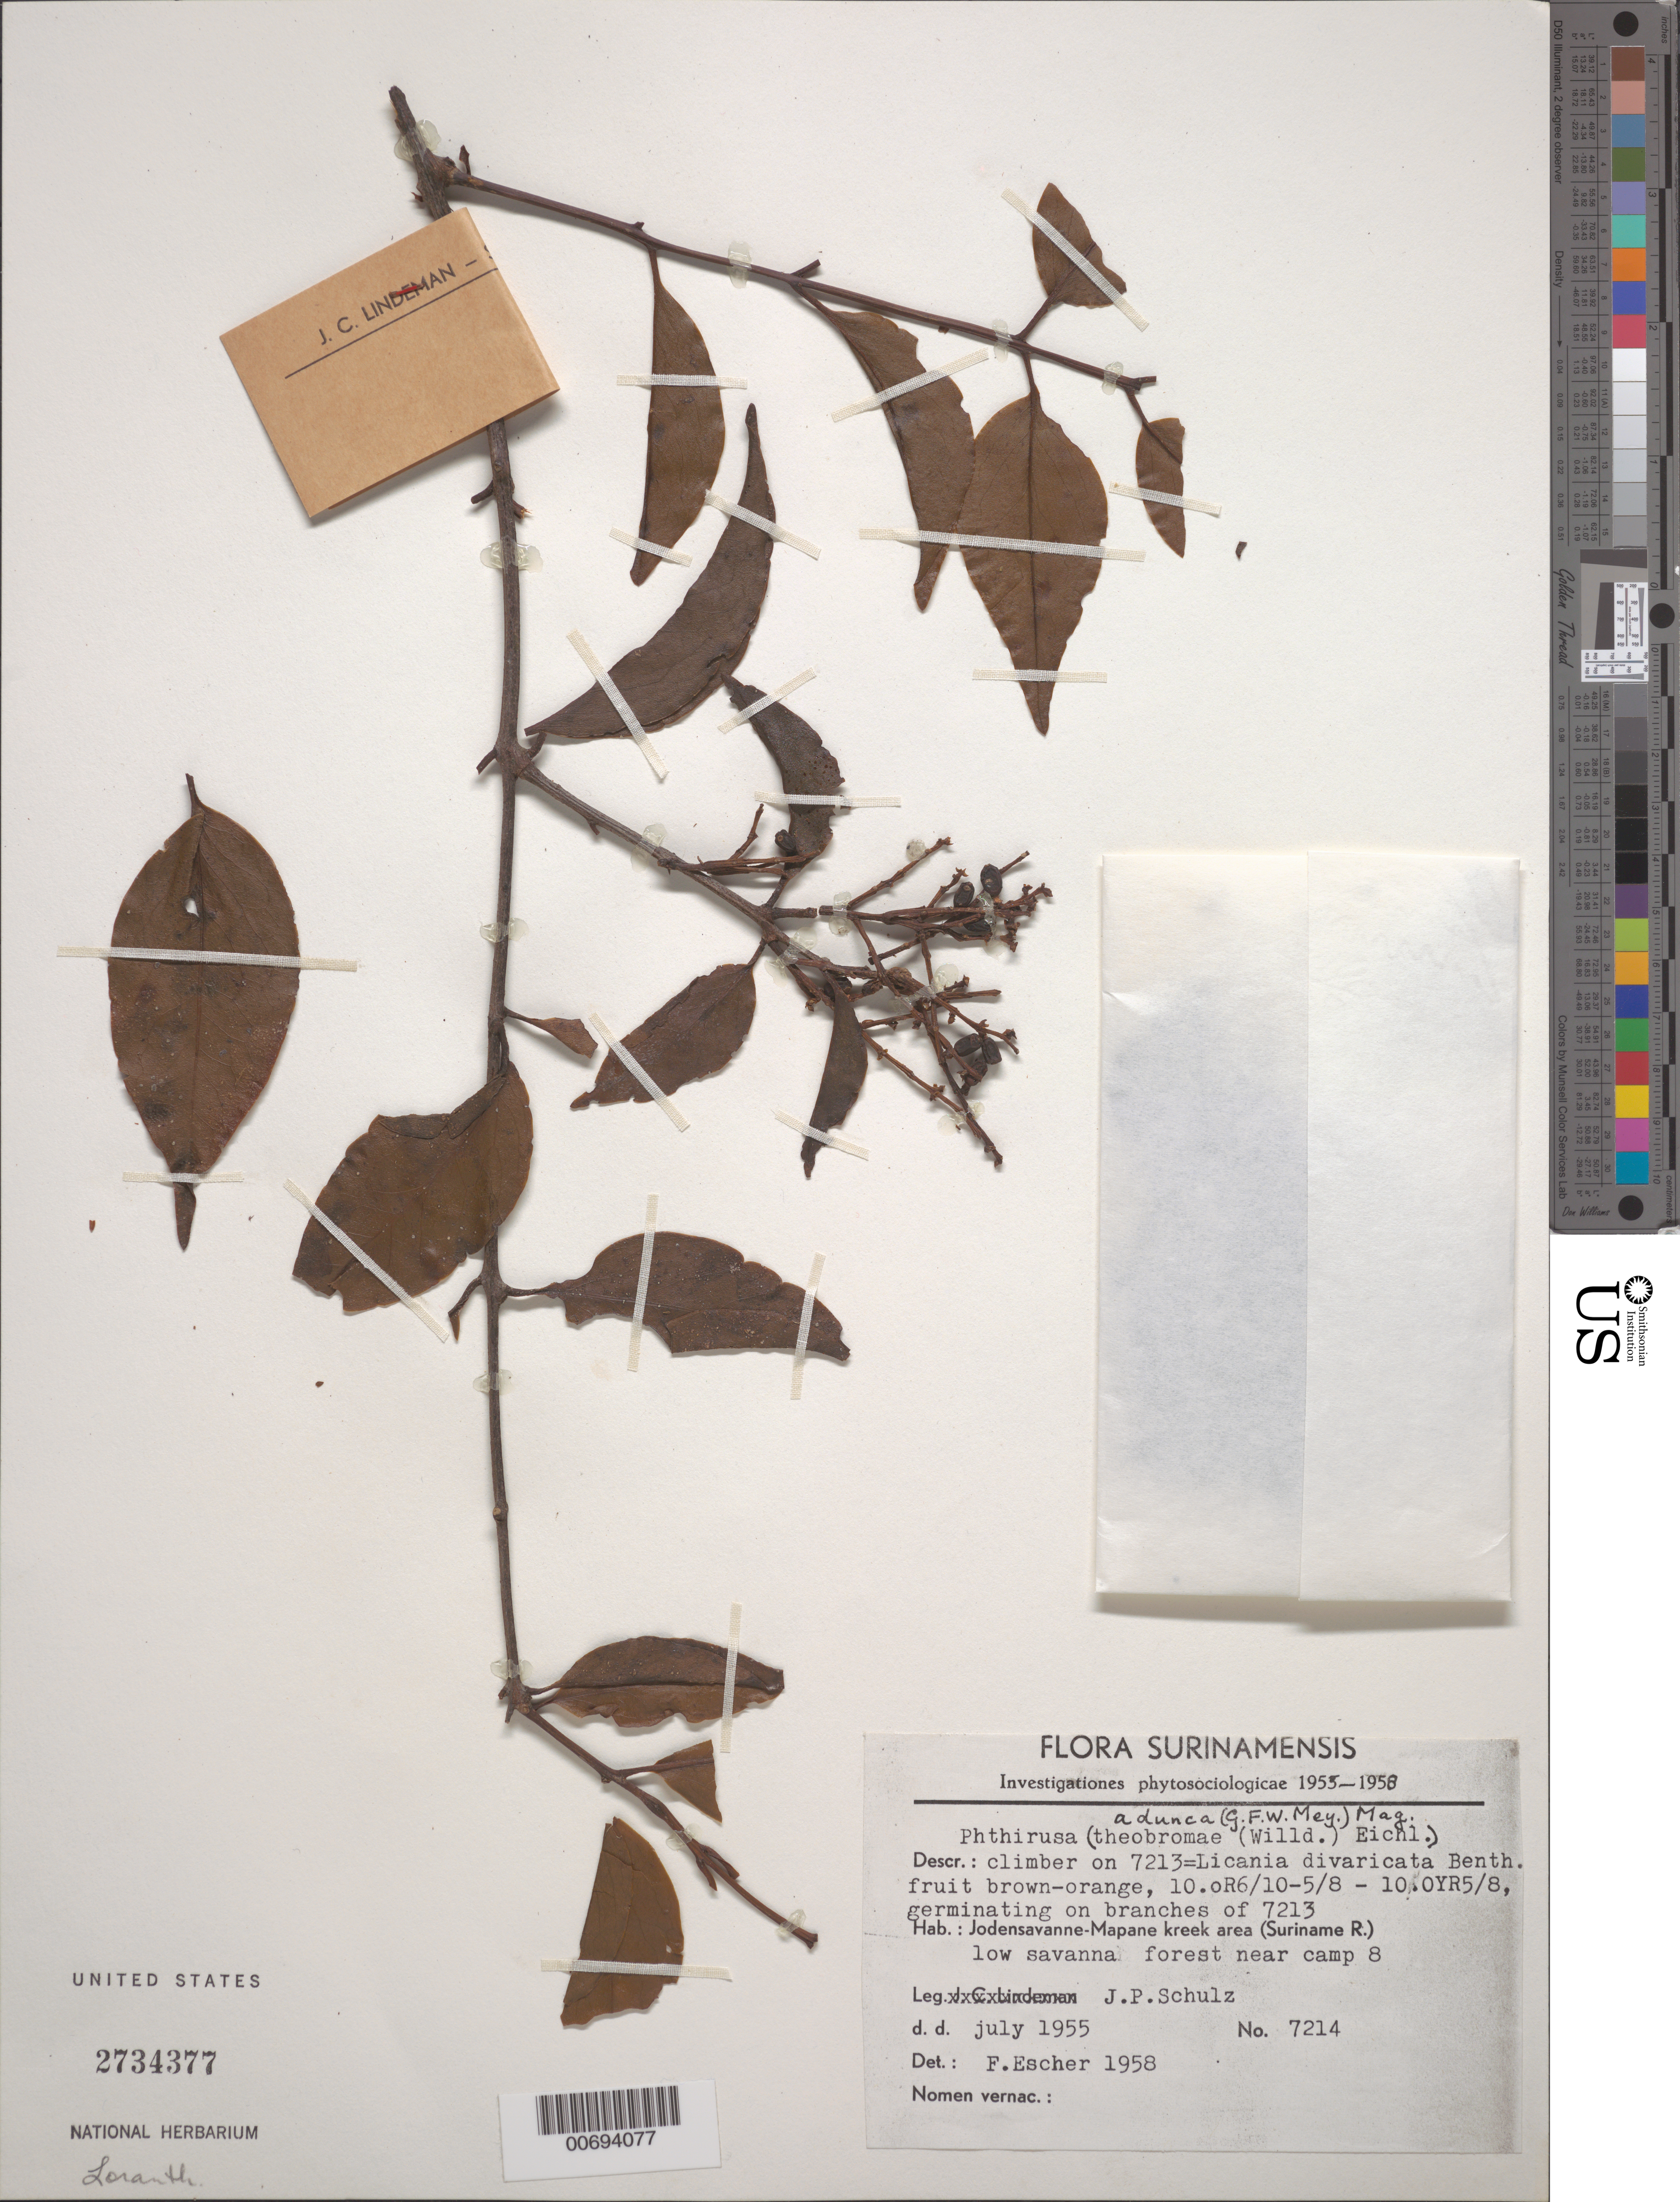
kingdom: Plantae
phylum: Tracheophyta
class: Magnoliopsida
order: Santalales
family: Loranthaceae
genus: Phthirusa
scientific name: Phthirusa adunca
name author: (G. Mey.) Maguire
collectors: J. P. Schulz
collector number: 7214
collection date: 1955-07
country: Suriname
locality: Jodensavanne-Mapane kreek area (Suriname R.) low savanna forest near camp 8.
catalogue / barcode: US 2734377